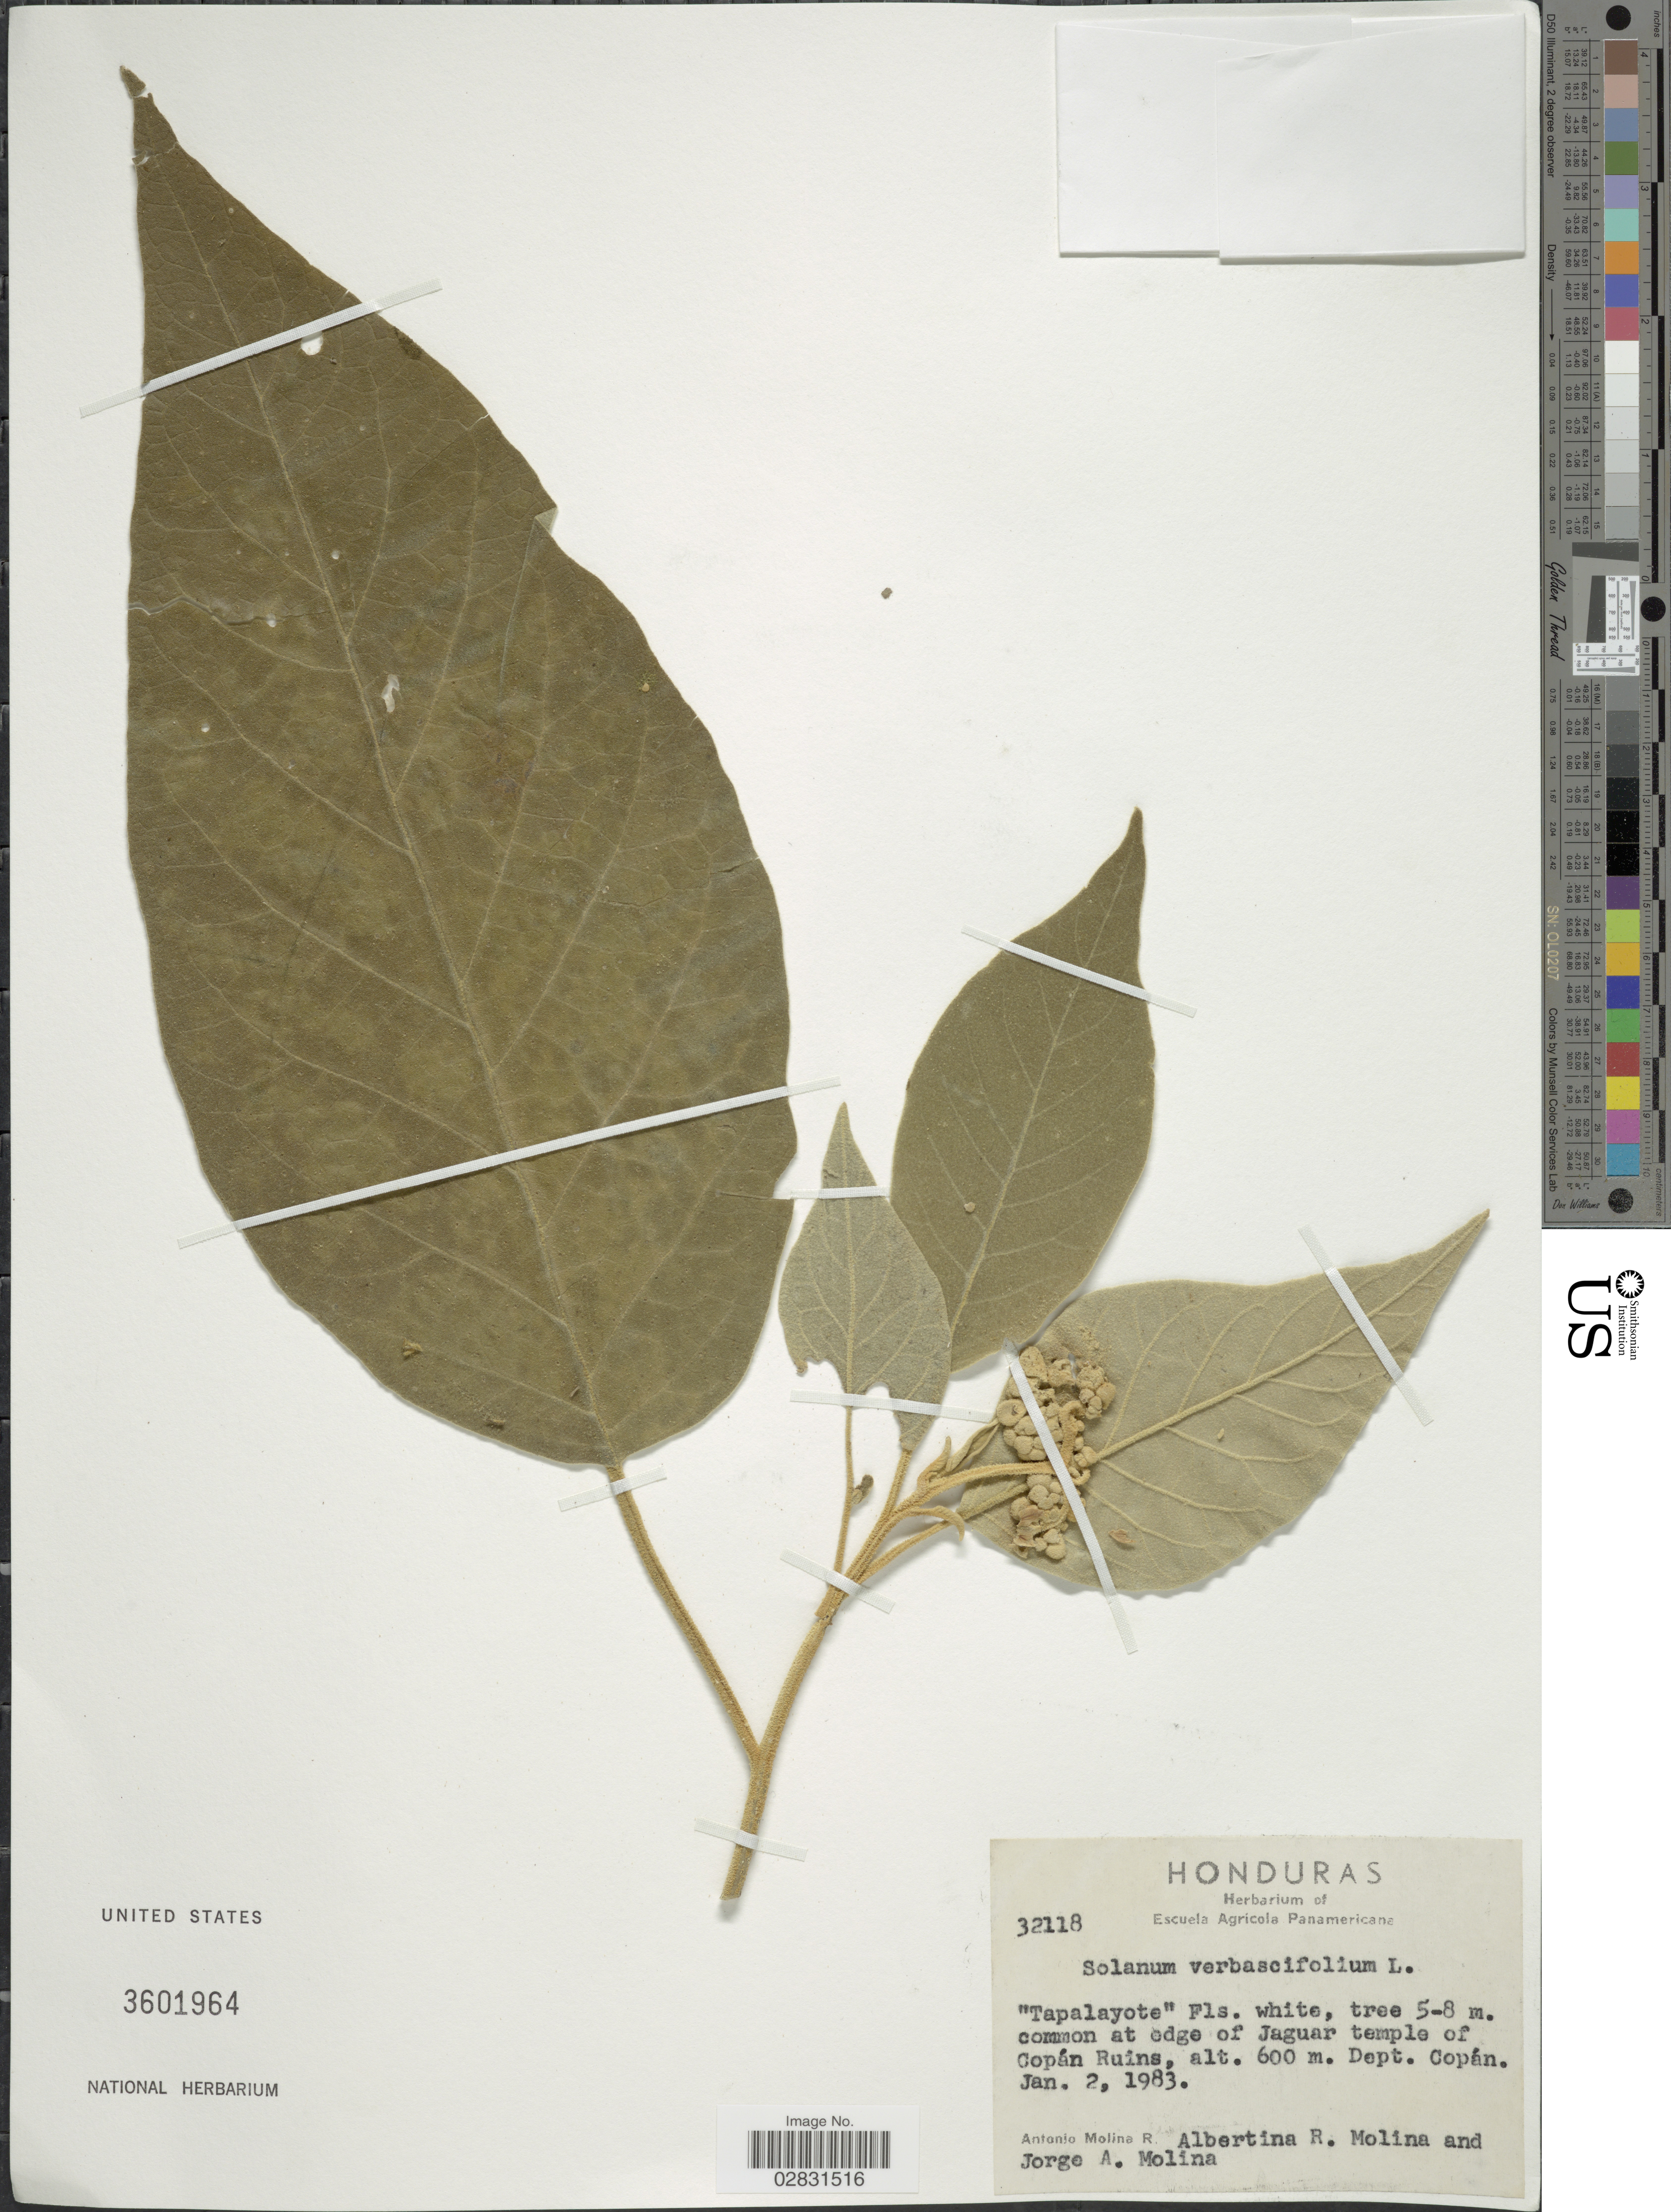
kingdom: Plantae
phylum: Tracheophyta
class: Magnoliopsida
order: Solanales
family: Solanaceae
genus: Solanum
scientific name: Solanum erianthum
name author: D. Don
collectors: A. Molina R., A. R. Molina & J. A. Molina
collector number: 32118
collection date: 1983-01-02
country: Honduras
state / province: Copán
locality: Common at edge of Jaguar temple of Copán Ruins. Dept. Copán.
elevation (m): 600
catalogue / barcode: US 3601964